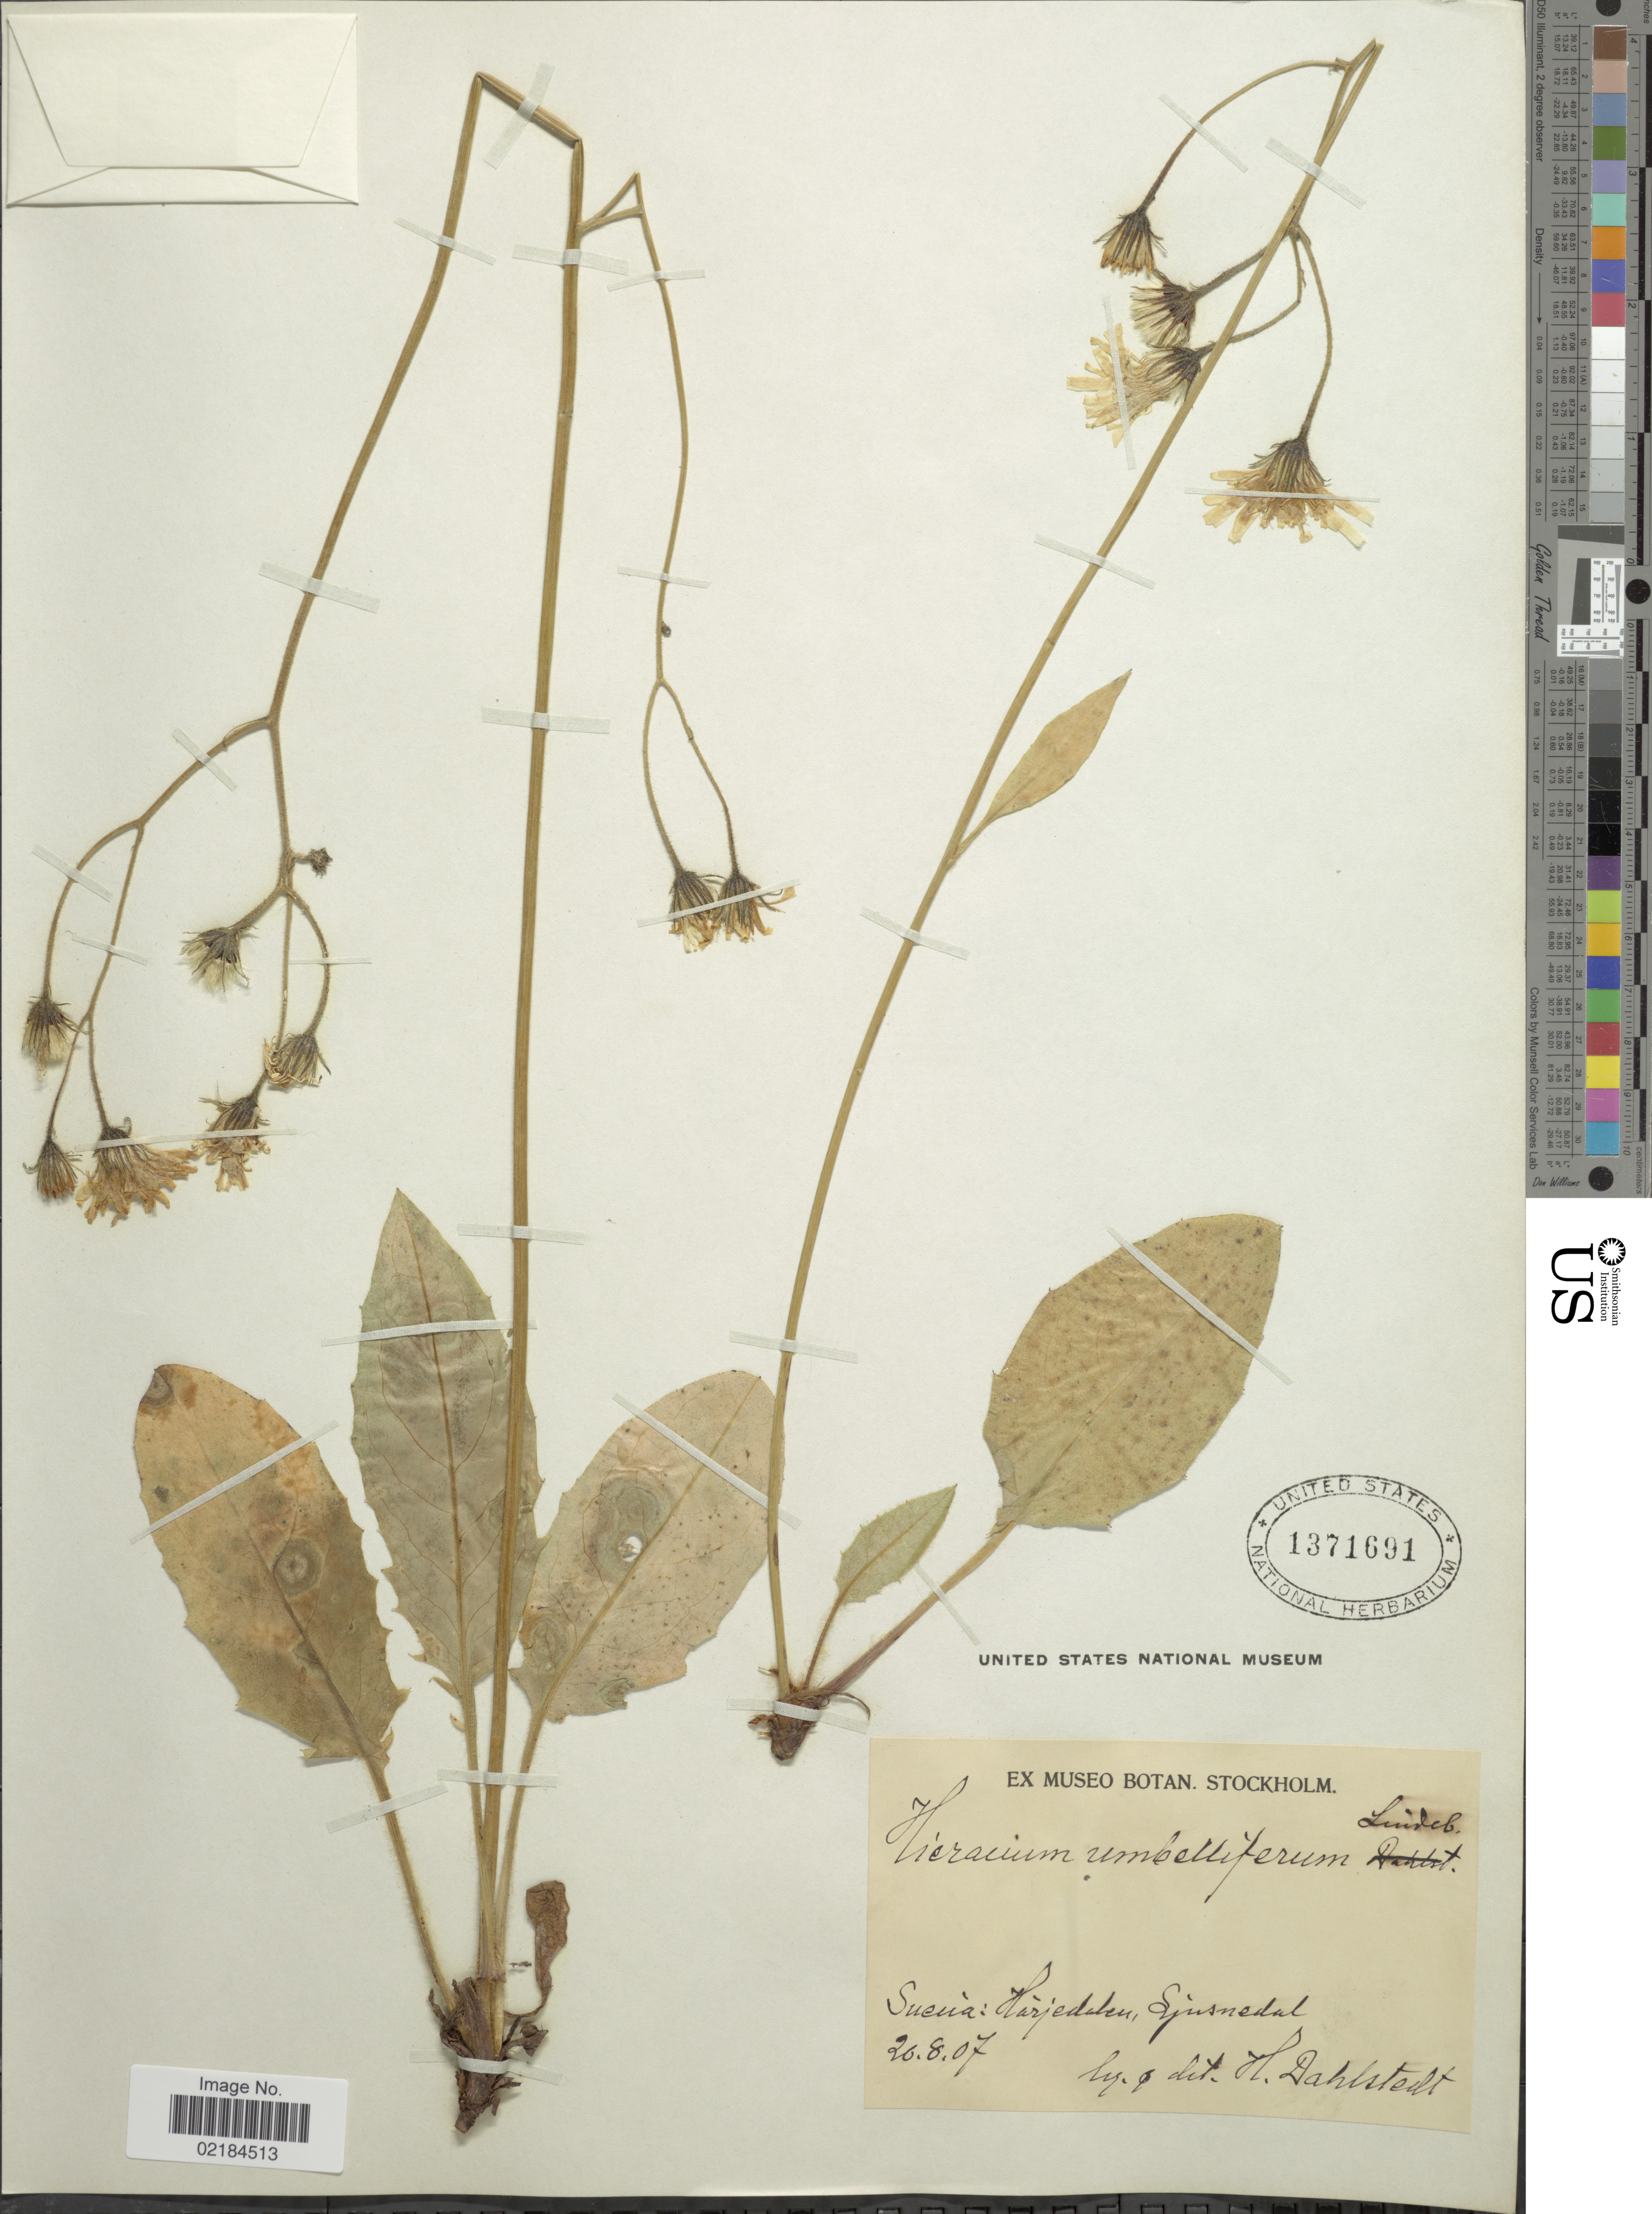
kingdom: Plantae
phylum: Tracheophyta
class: Magnoliopsida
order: Asterales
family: Asteraceae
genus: Hieracium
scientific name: Hieracium umbelliferum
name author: (Lindeb.) Norrlin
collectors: H. G. Dahlstedt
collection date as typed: Transcribed d/m/y: 20/8/07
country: Sweden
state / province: Jamtland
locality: Suecia: Harjedalen, Sjusnedal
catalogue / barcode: US 1371691